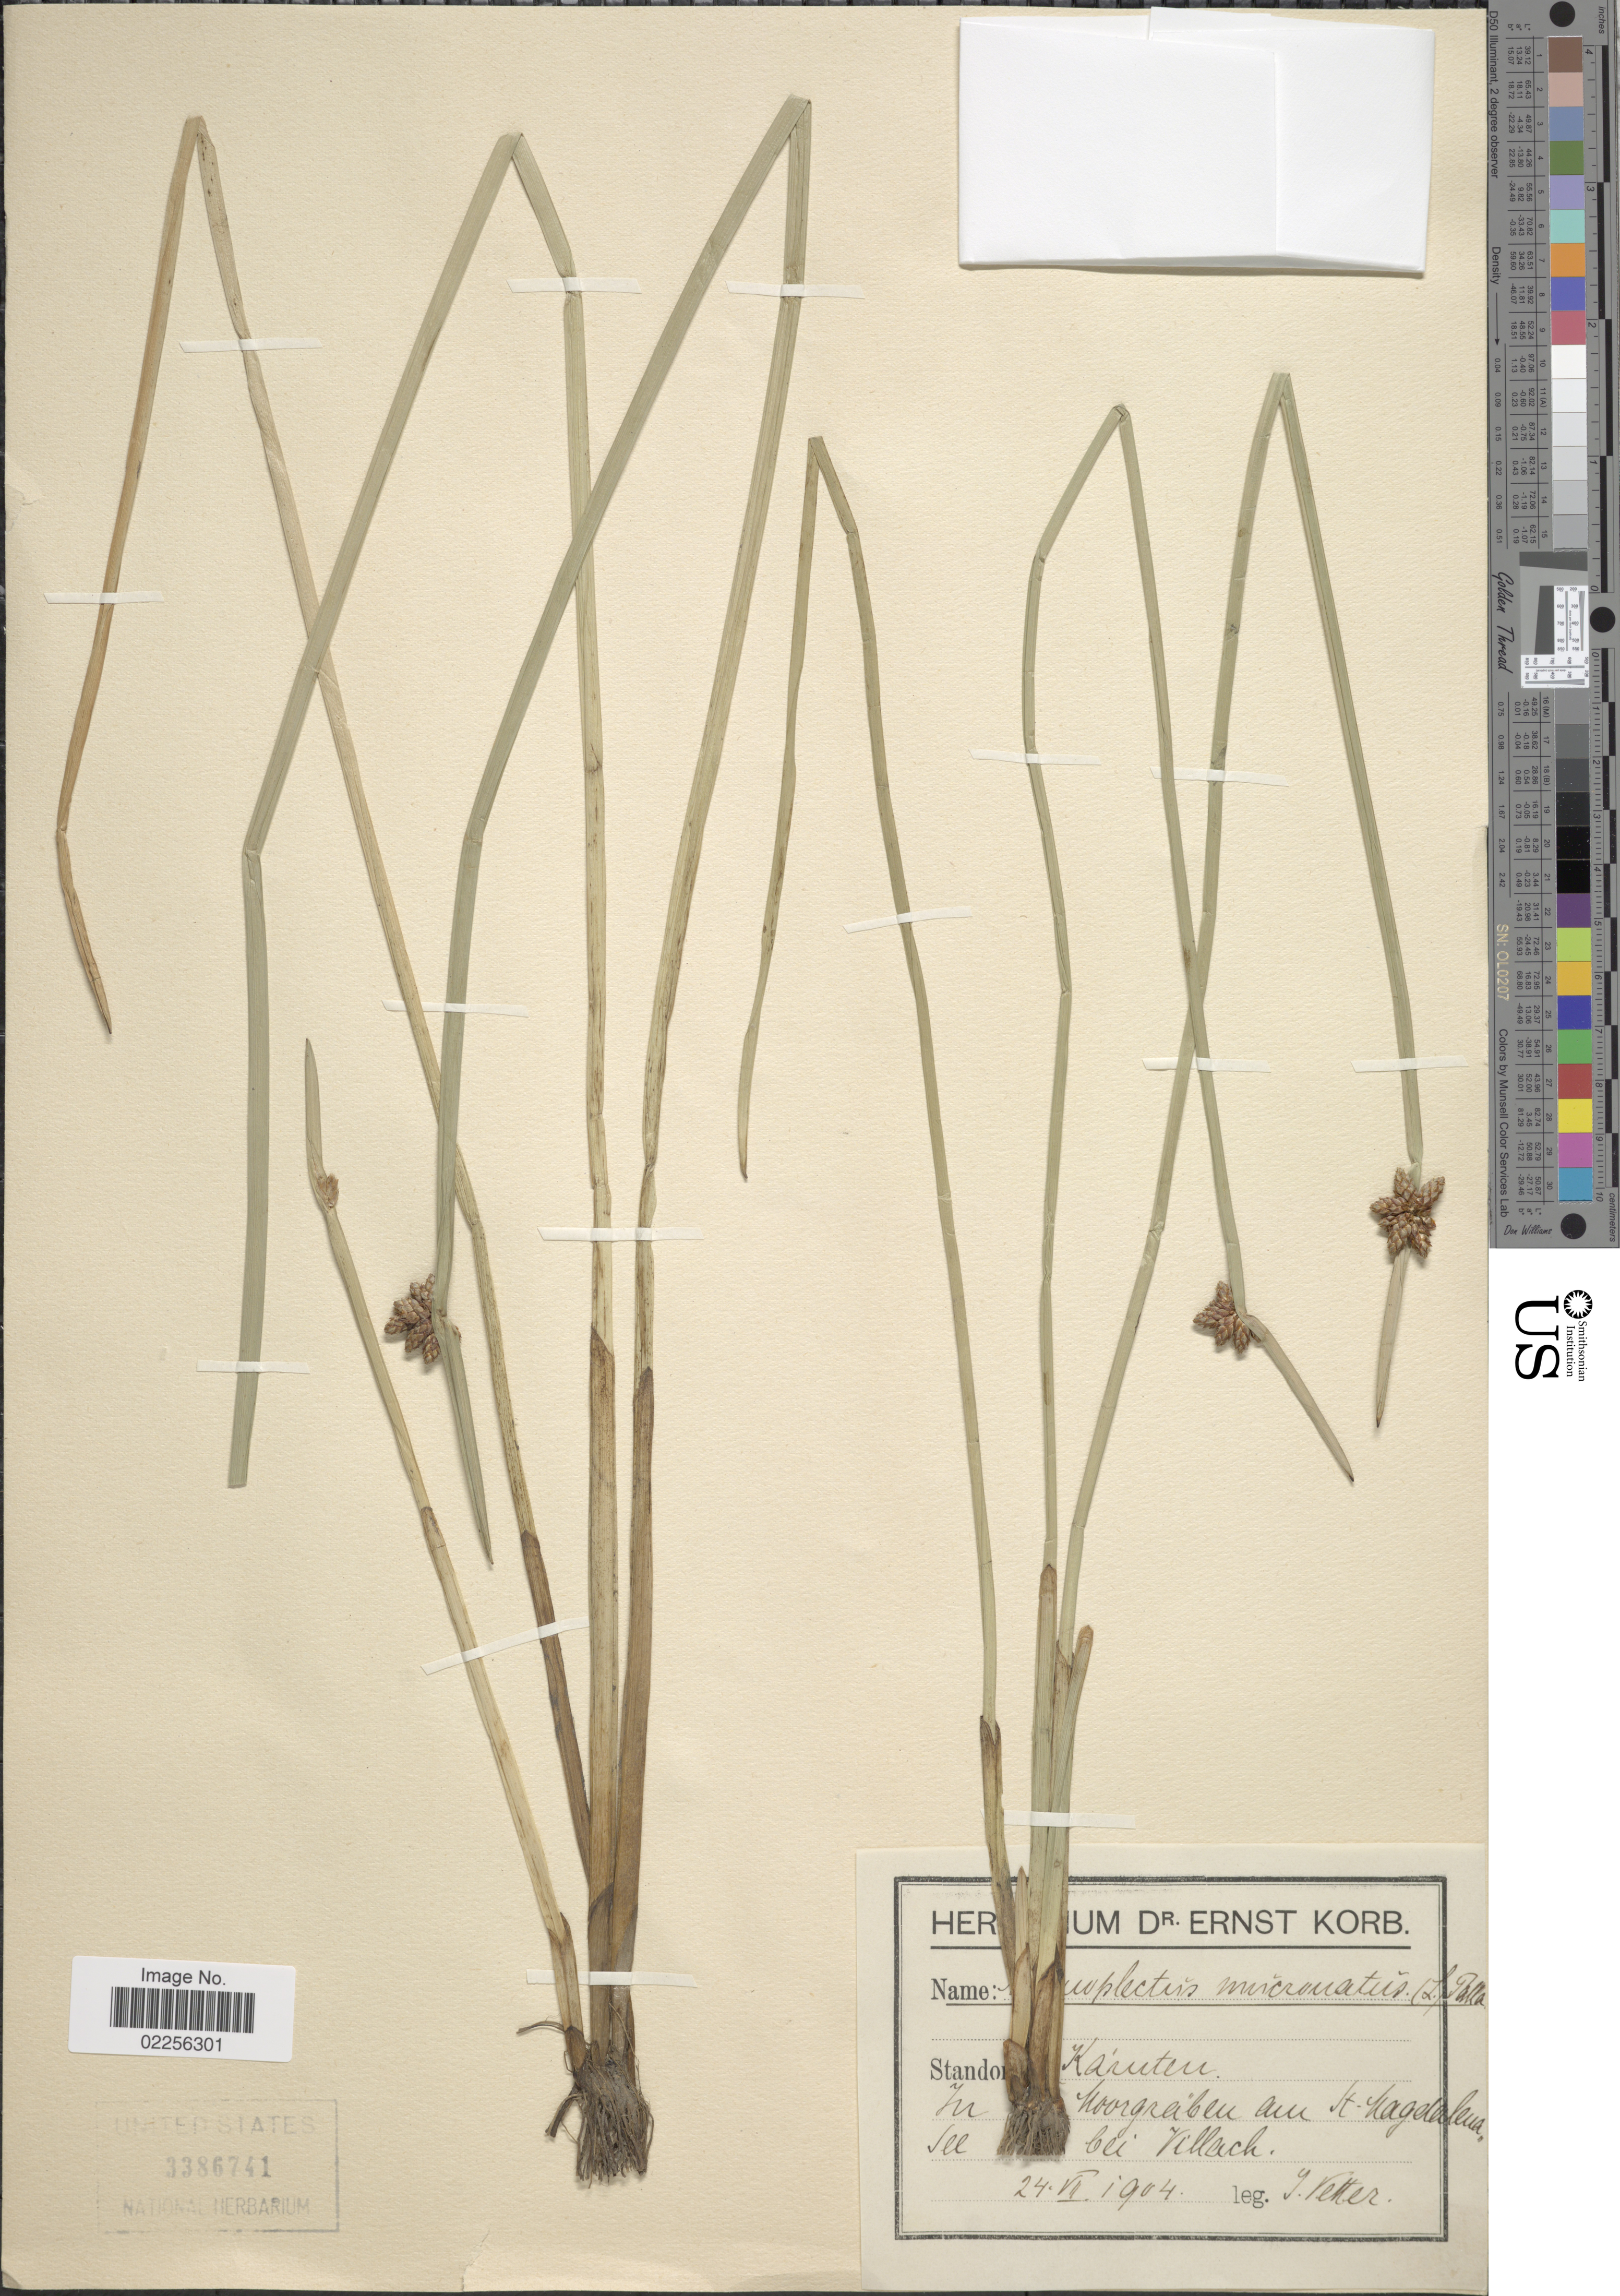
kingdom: Plantae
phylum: Tracheophyta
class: Liliopsida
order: Poales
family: Cyperaceae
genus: Schoenoplectus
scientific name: Schoenoplectus mucronatus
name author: (L.) Palla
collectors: J. Vetter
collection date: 1904-07-24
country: Austria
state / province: Karnten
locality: Moorgräben am St. Magdalena, bei Villach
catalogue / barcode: US 3386741